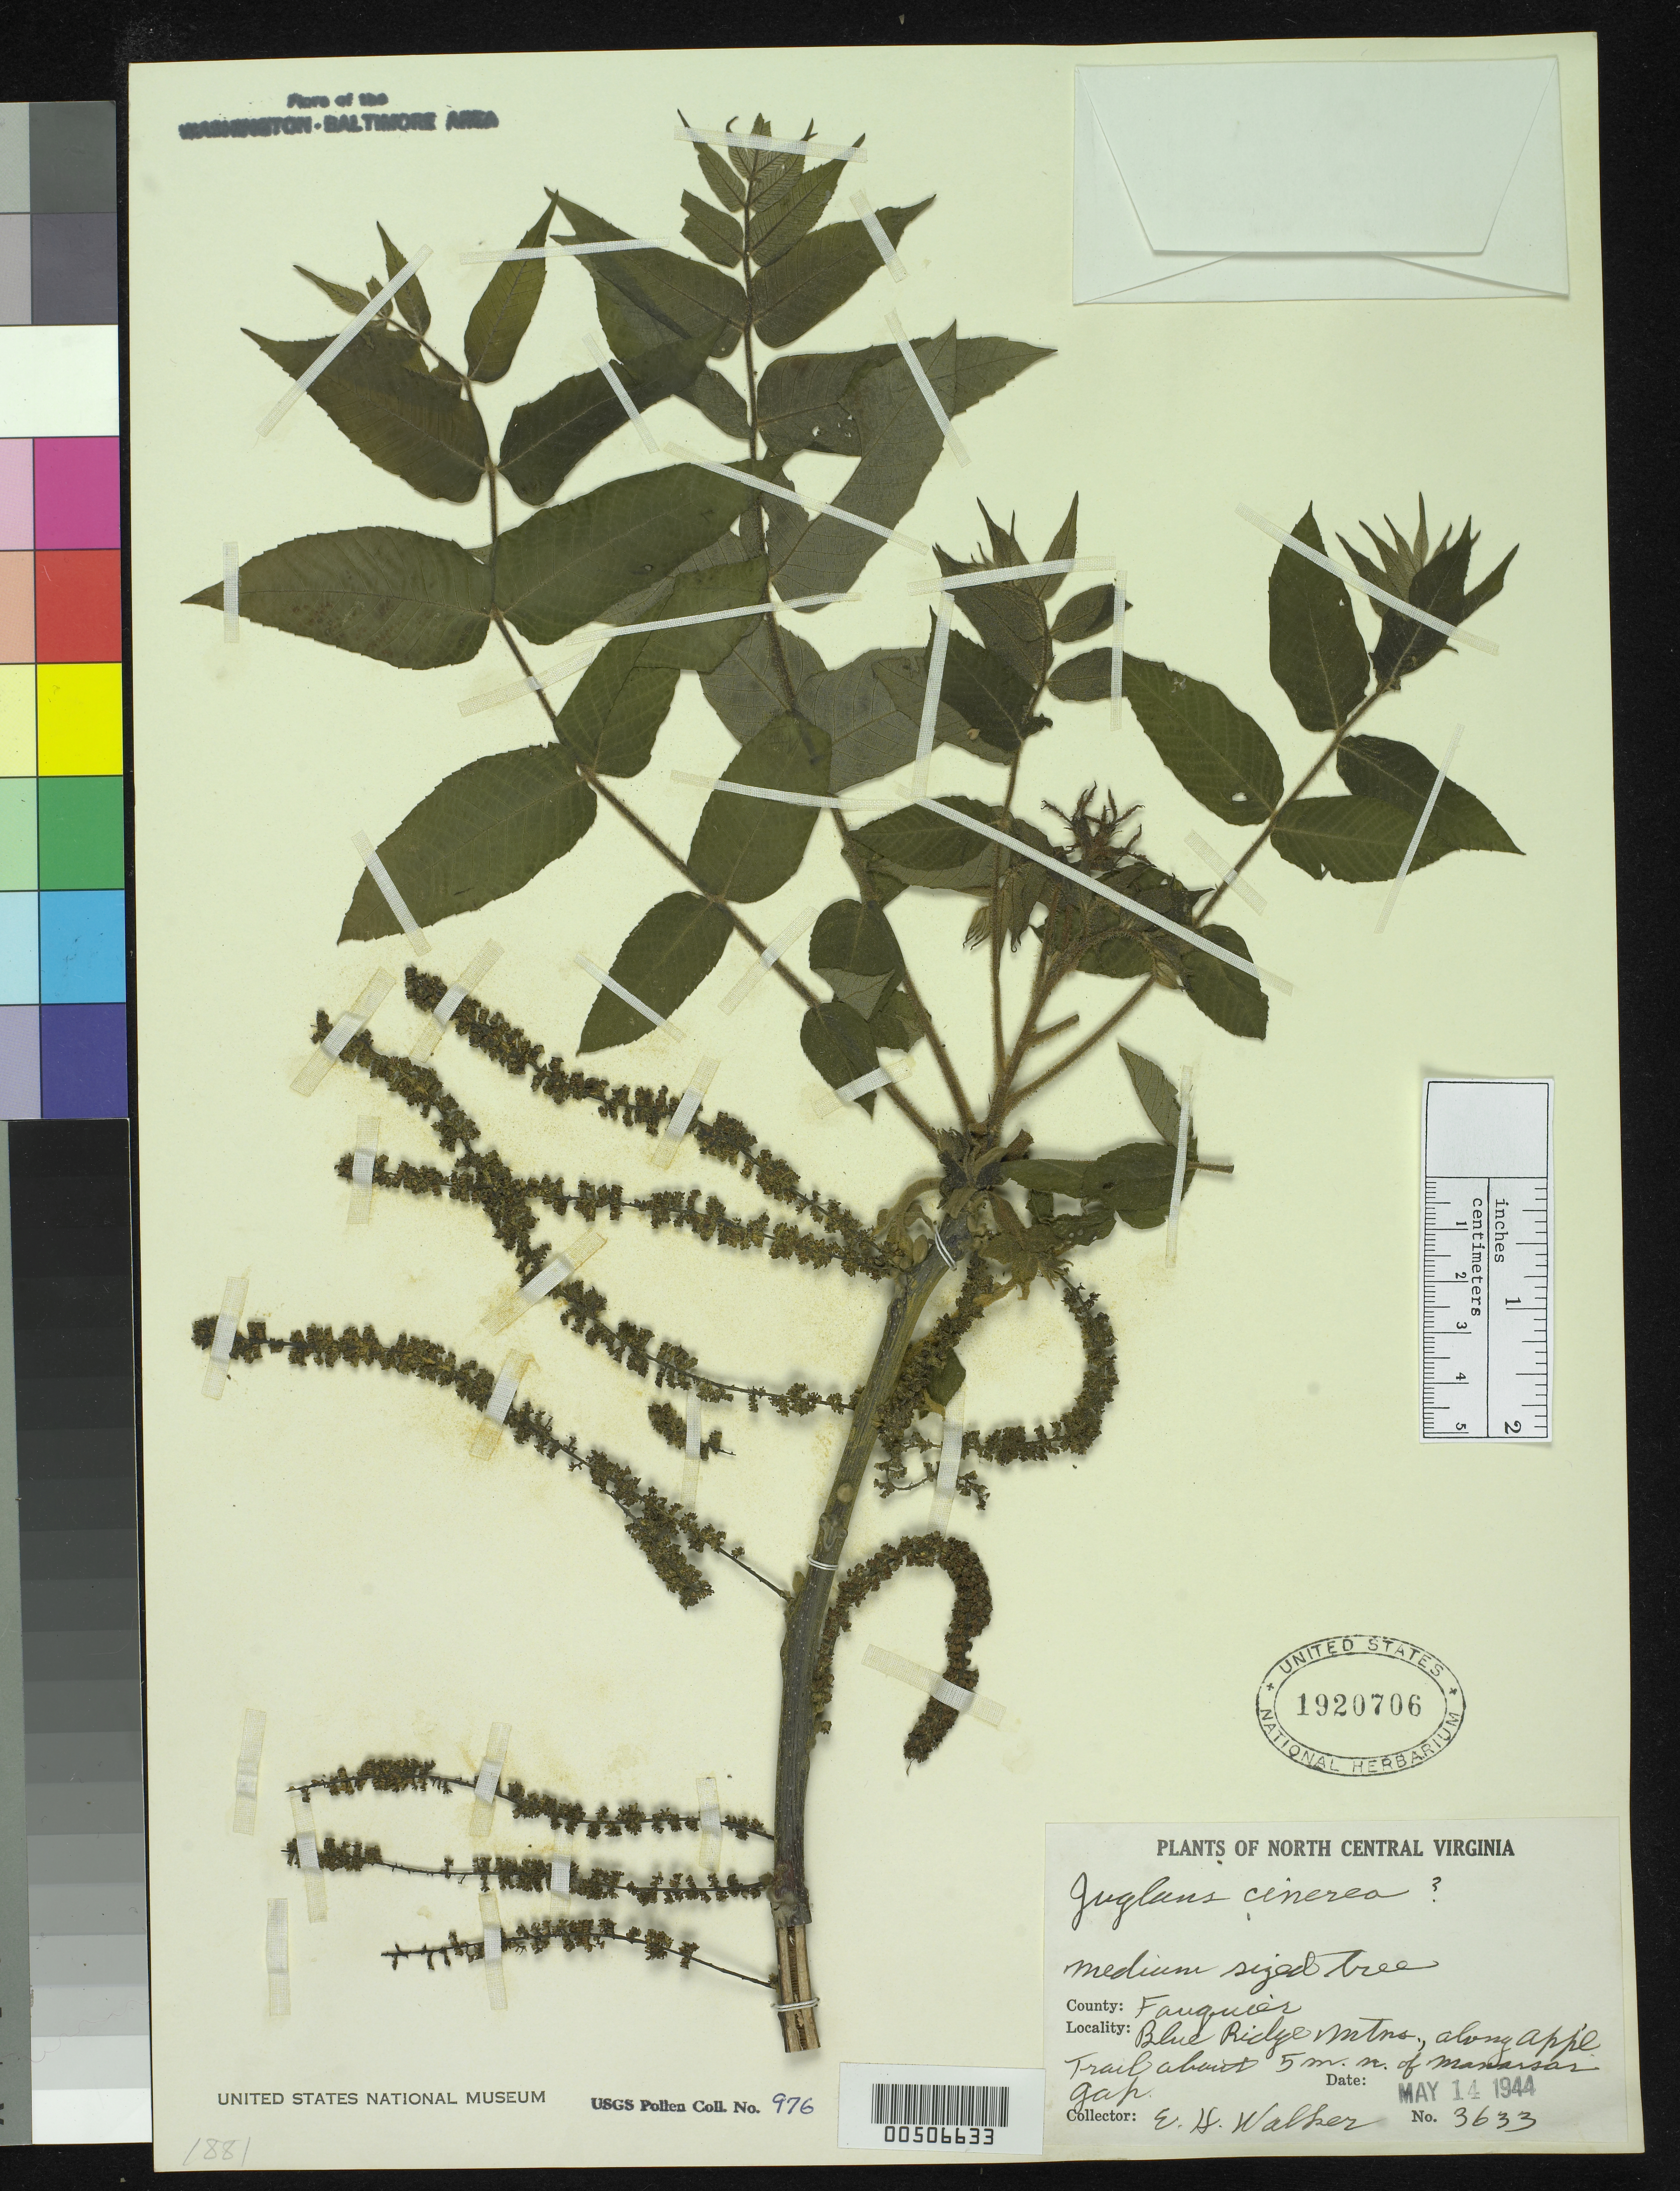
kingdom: Plantae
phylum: Tracheophyta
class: Magnoliopsida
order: Fagales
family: Juglandaceae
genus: Juglans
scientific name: Juglans cinerea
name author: L.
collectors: E. H. Walker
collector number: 3633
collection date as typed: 14 May 1944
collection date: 1944-05-14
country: United States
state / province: Virginia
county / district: Fauquier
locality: Blue Ridge Mtns., N of Manassas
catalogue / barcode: US 1920706